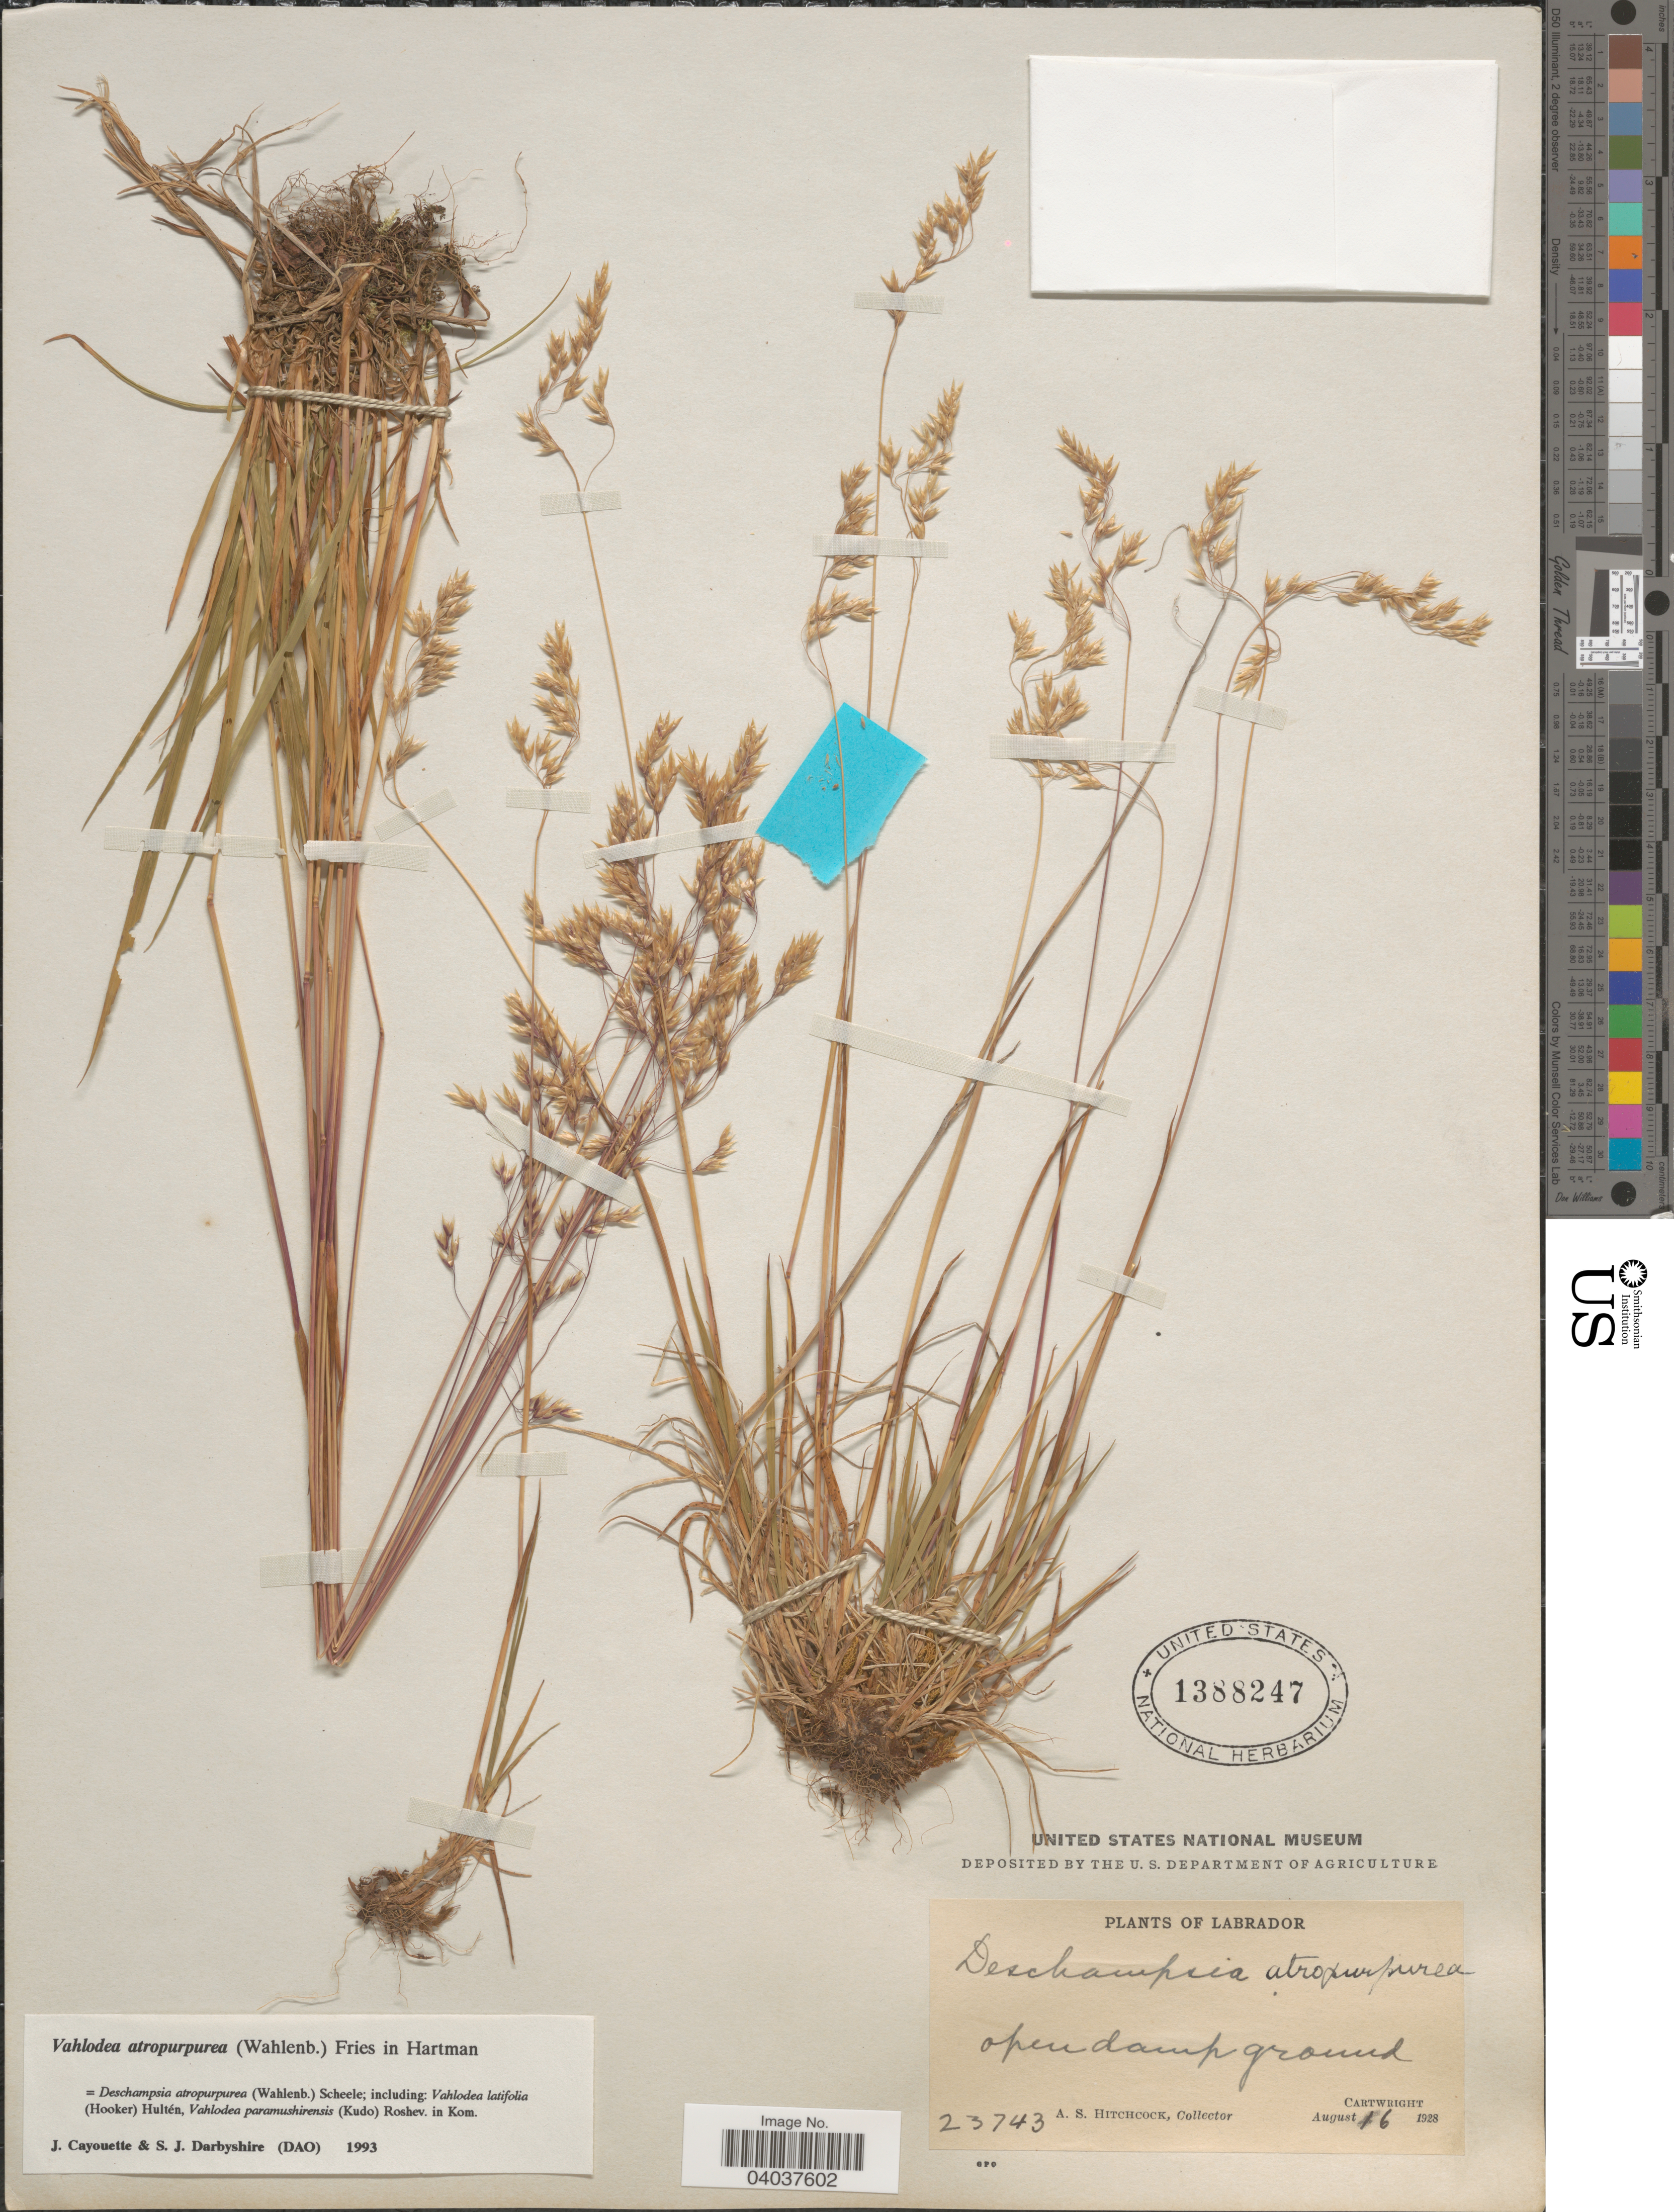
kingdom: Plantae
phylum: Tracheophyta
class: Liliopsida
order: Poales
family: Poaceae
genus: Vahlodea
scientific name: Vahlodea atropurpurea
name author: (Wahlenb.) Fr. ex Hartm.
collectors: A. S. Hitchcock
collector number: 23743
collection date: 1928-08-16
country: Canada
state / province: Newfoundland and Labrador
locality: Labrador. Cartwright.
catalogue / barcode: US 1388247